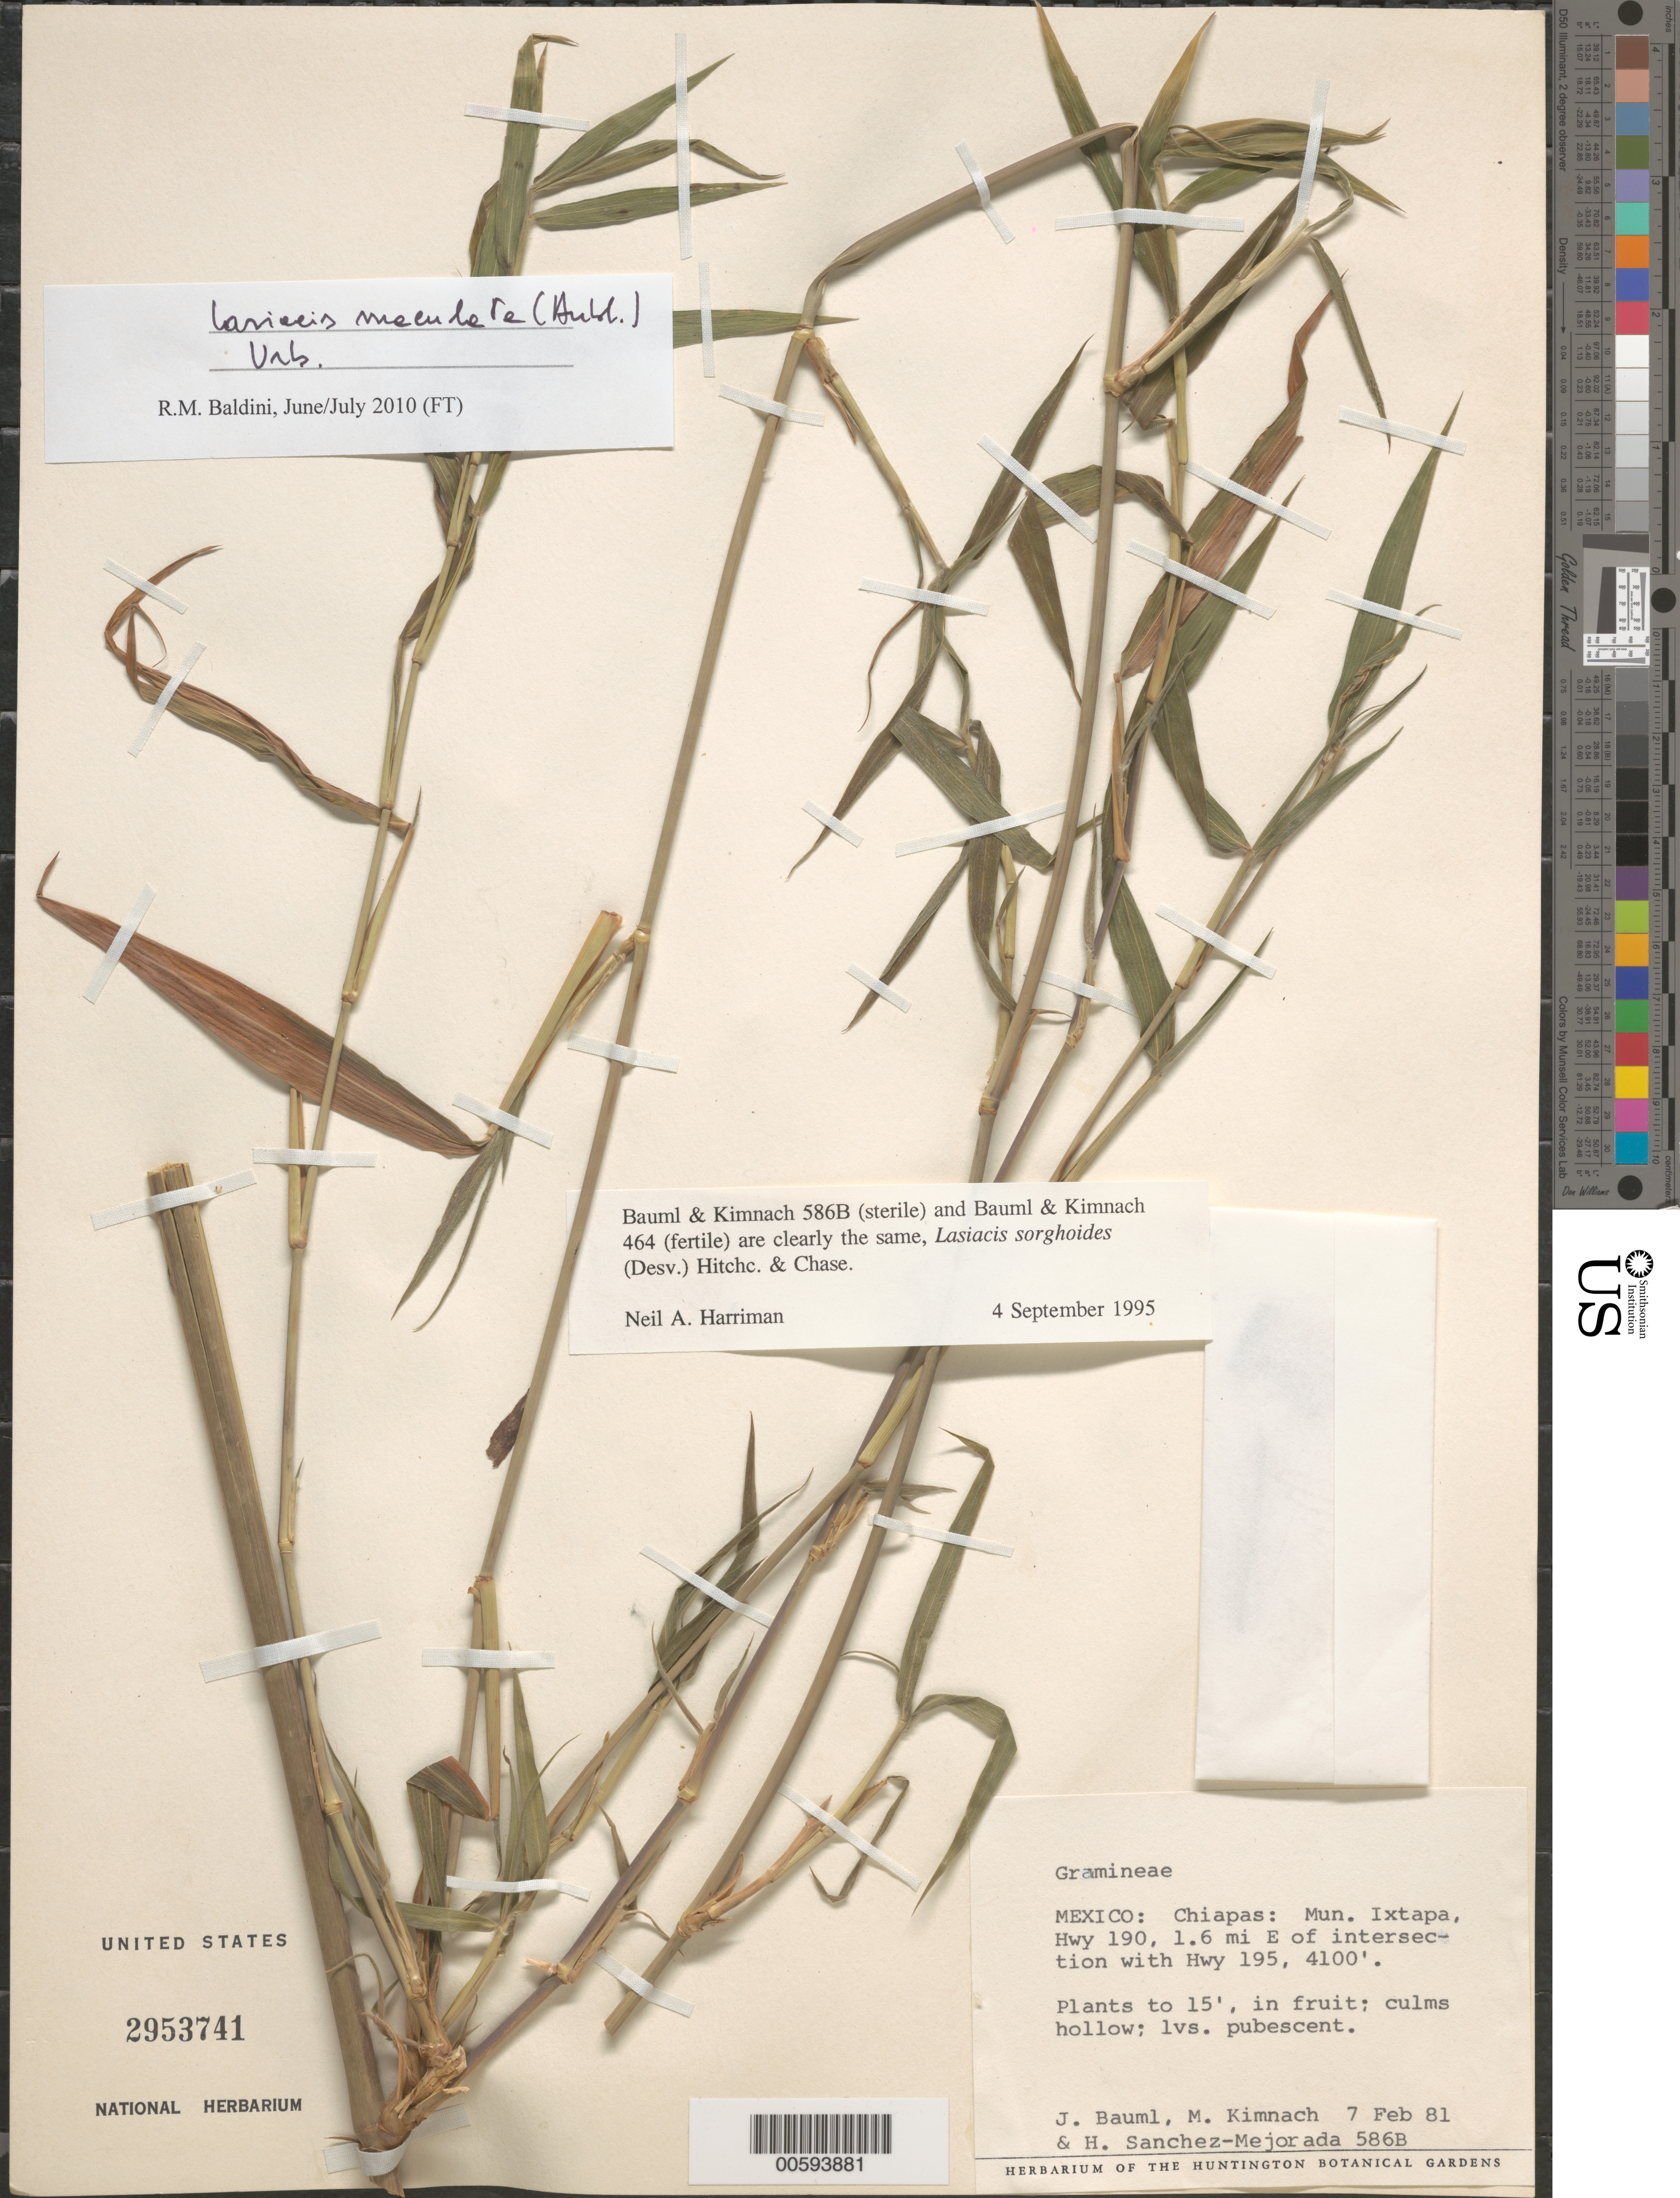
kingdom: Plantae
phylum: Tracheophyta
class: Liliopsida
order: Poales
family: Poaceae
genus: Lasiacis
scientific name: Lasiacis sorghoidea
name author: (Desv. ex Ham.) Hitchc. & Chase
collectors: J. Bauml, M. W. Kimnach & H. Sánchez-Mejorada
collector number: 586B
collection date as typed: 7 Feb 1981 or 7 Feb 1881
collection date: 1881-02-07 or 1981-02-07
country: Mexico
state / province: Chiapas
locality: Mun. Ixtapa, Hwy 190, 1.6 mi E of intersection with Hwy 195.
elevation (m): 1250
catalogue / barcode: US 2953741